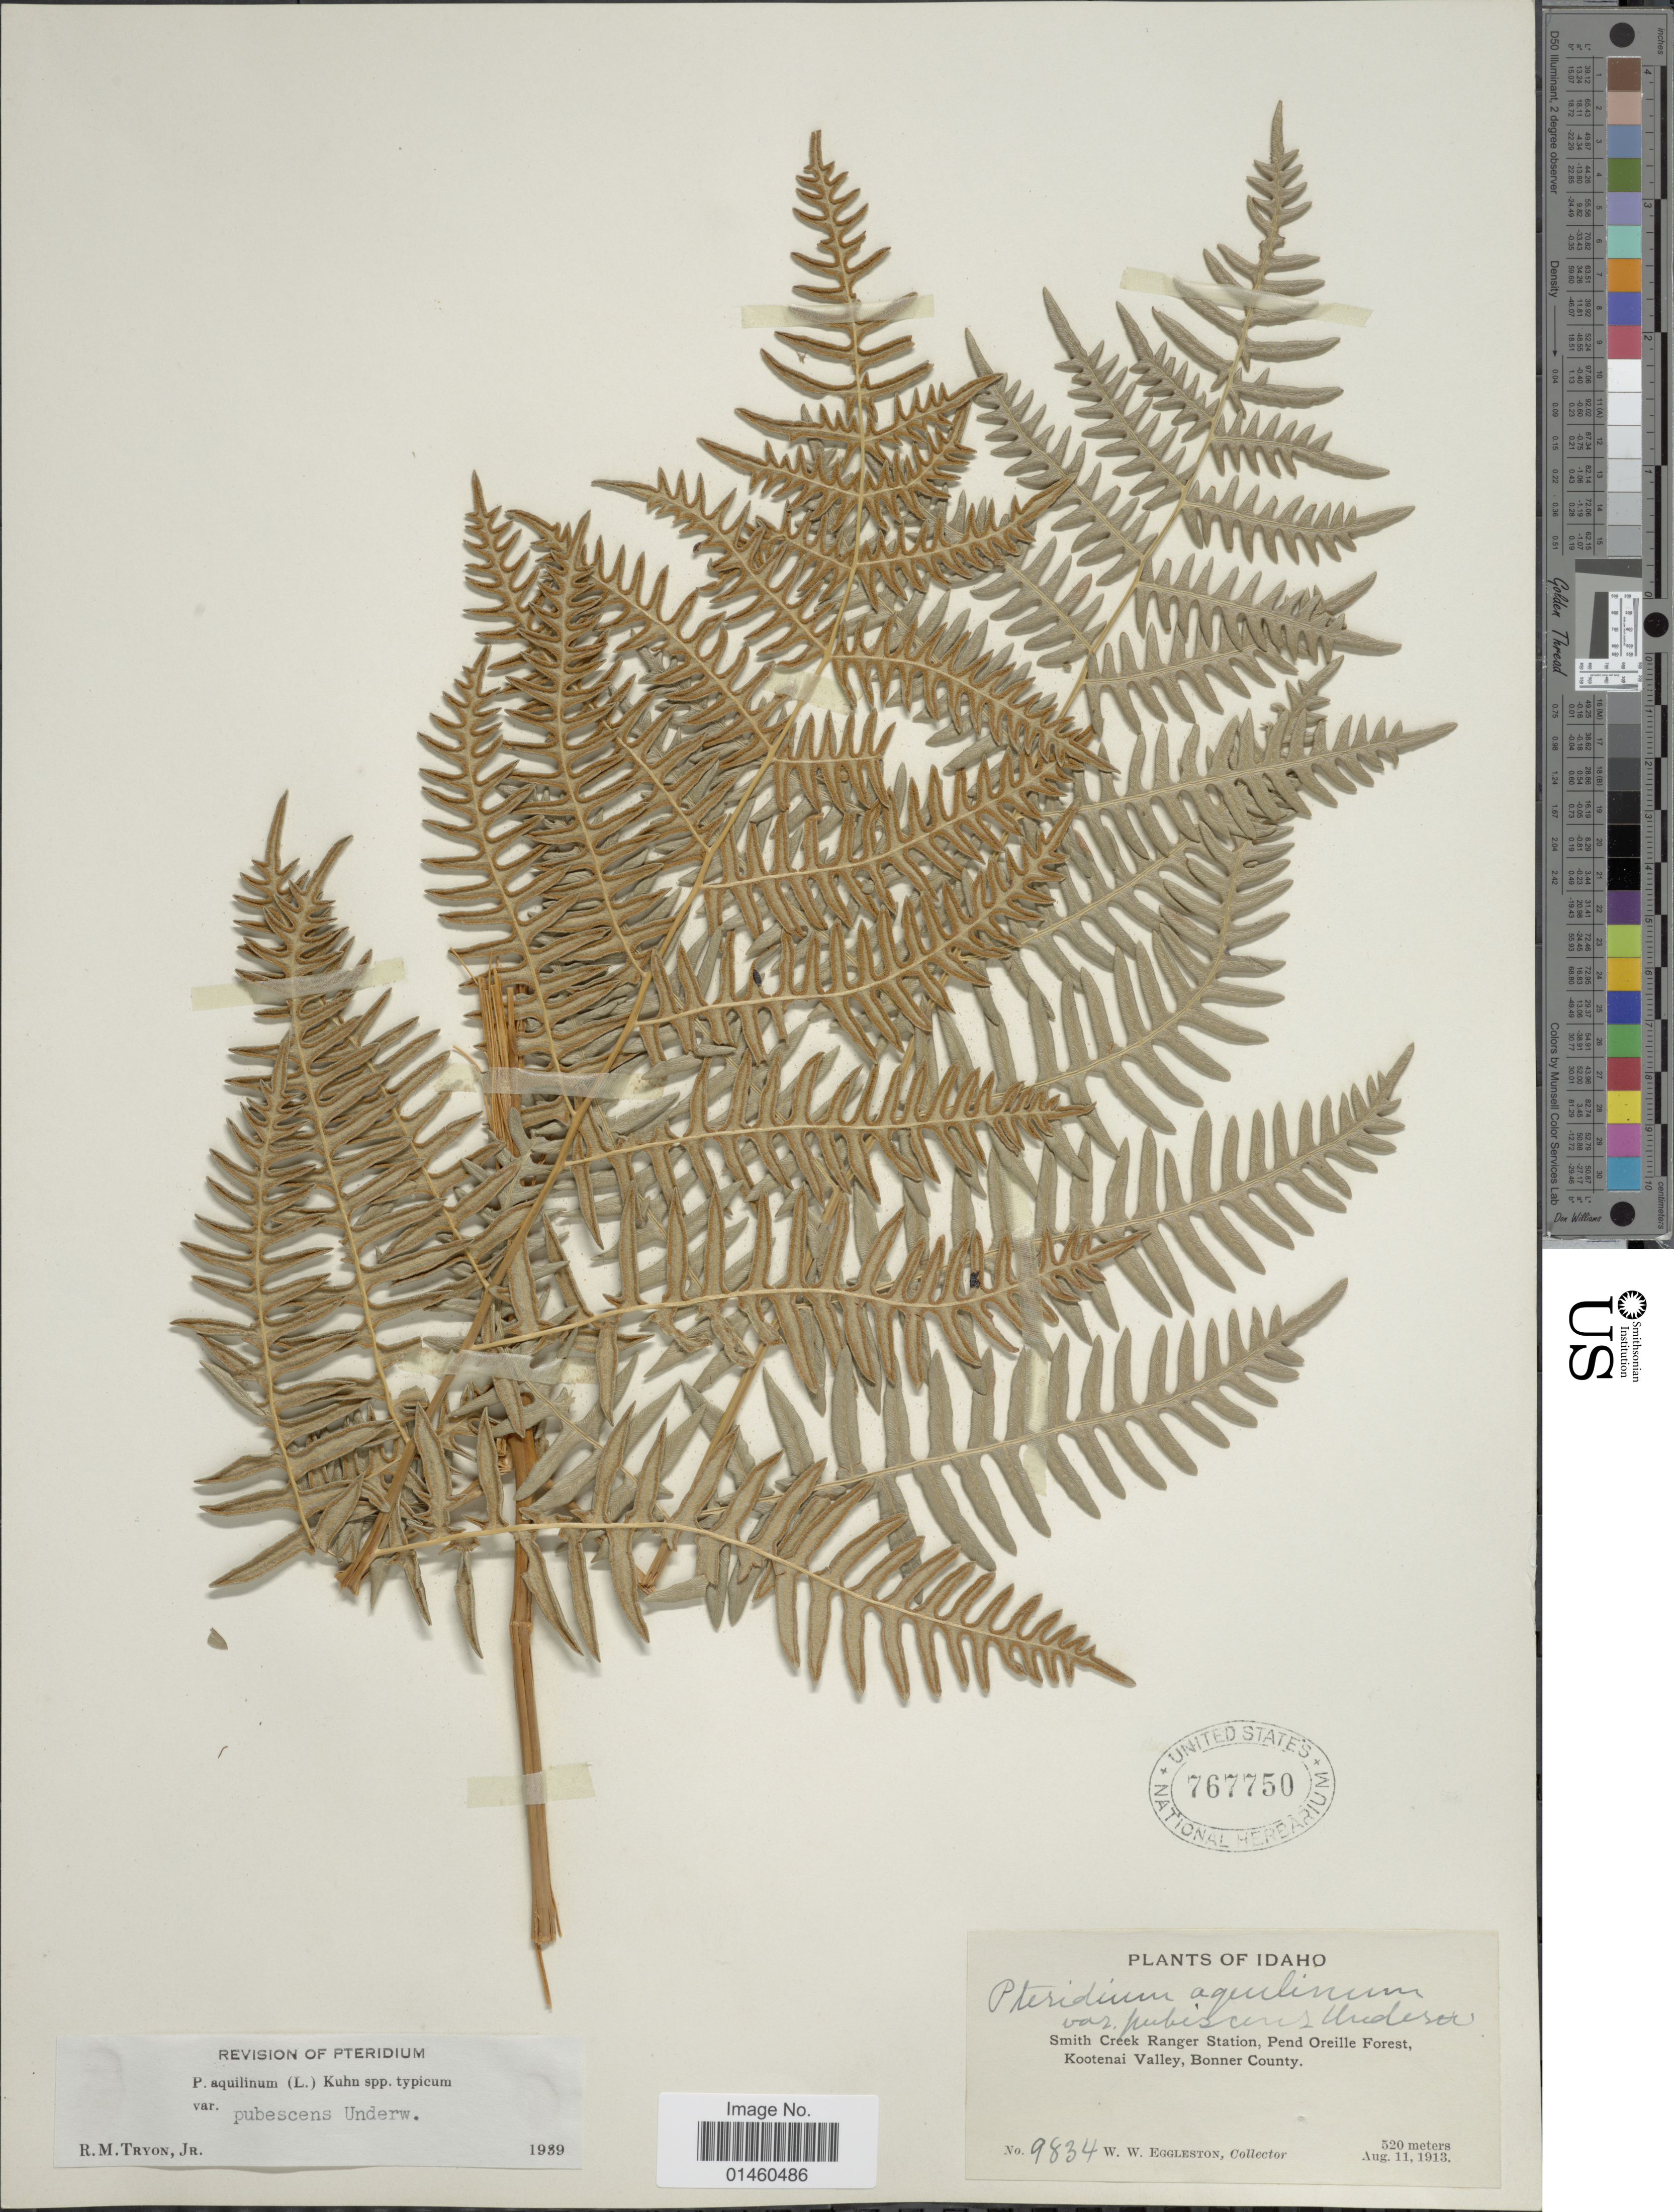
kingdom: Plantae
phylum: Tracheophyta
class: Polypodiopsida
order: Polypodiales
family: Dennstaedtiaceae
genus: Pteridium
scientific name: Pteridium pubescens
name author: (Underw.) Christenh.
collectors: W. W. Eggleston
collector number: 9834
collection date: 1913-08-11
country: United States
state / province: Idaho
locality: Smith Creek Ranger Station, Pend Oreille Forest, Kootenai Valley, Bonner County.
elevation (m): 520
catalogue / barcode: US 767750